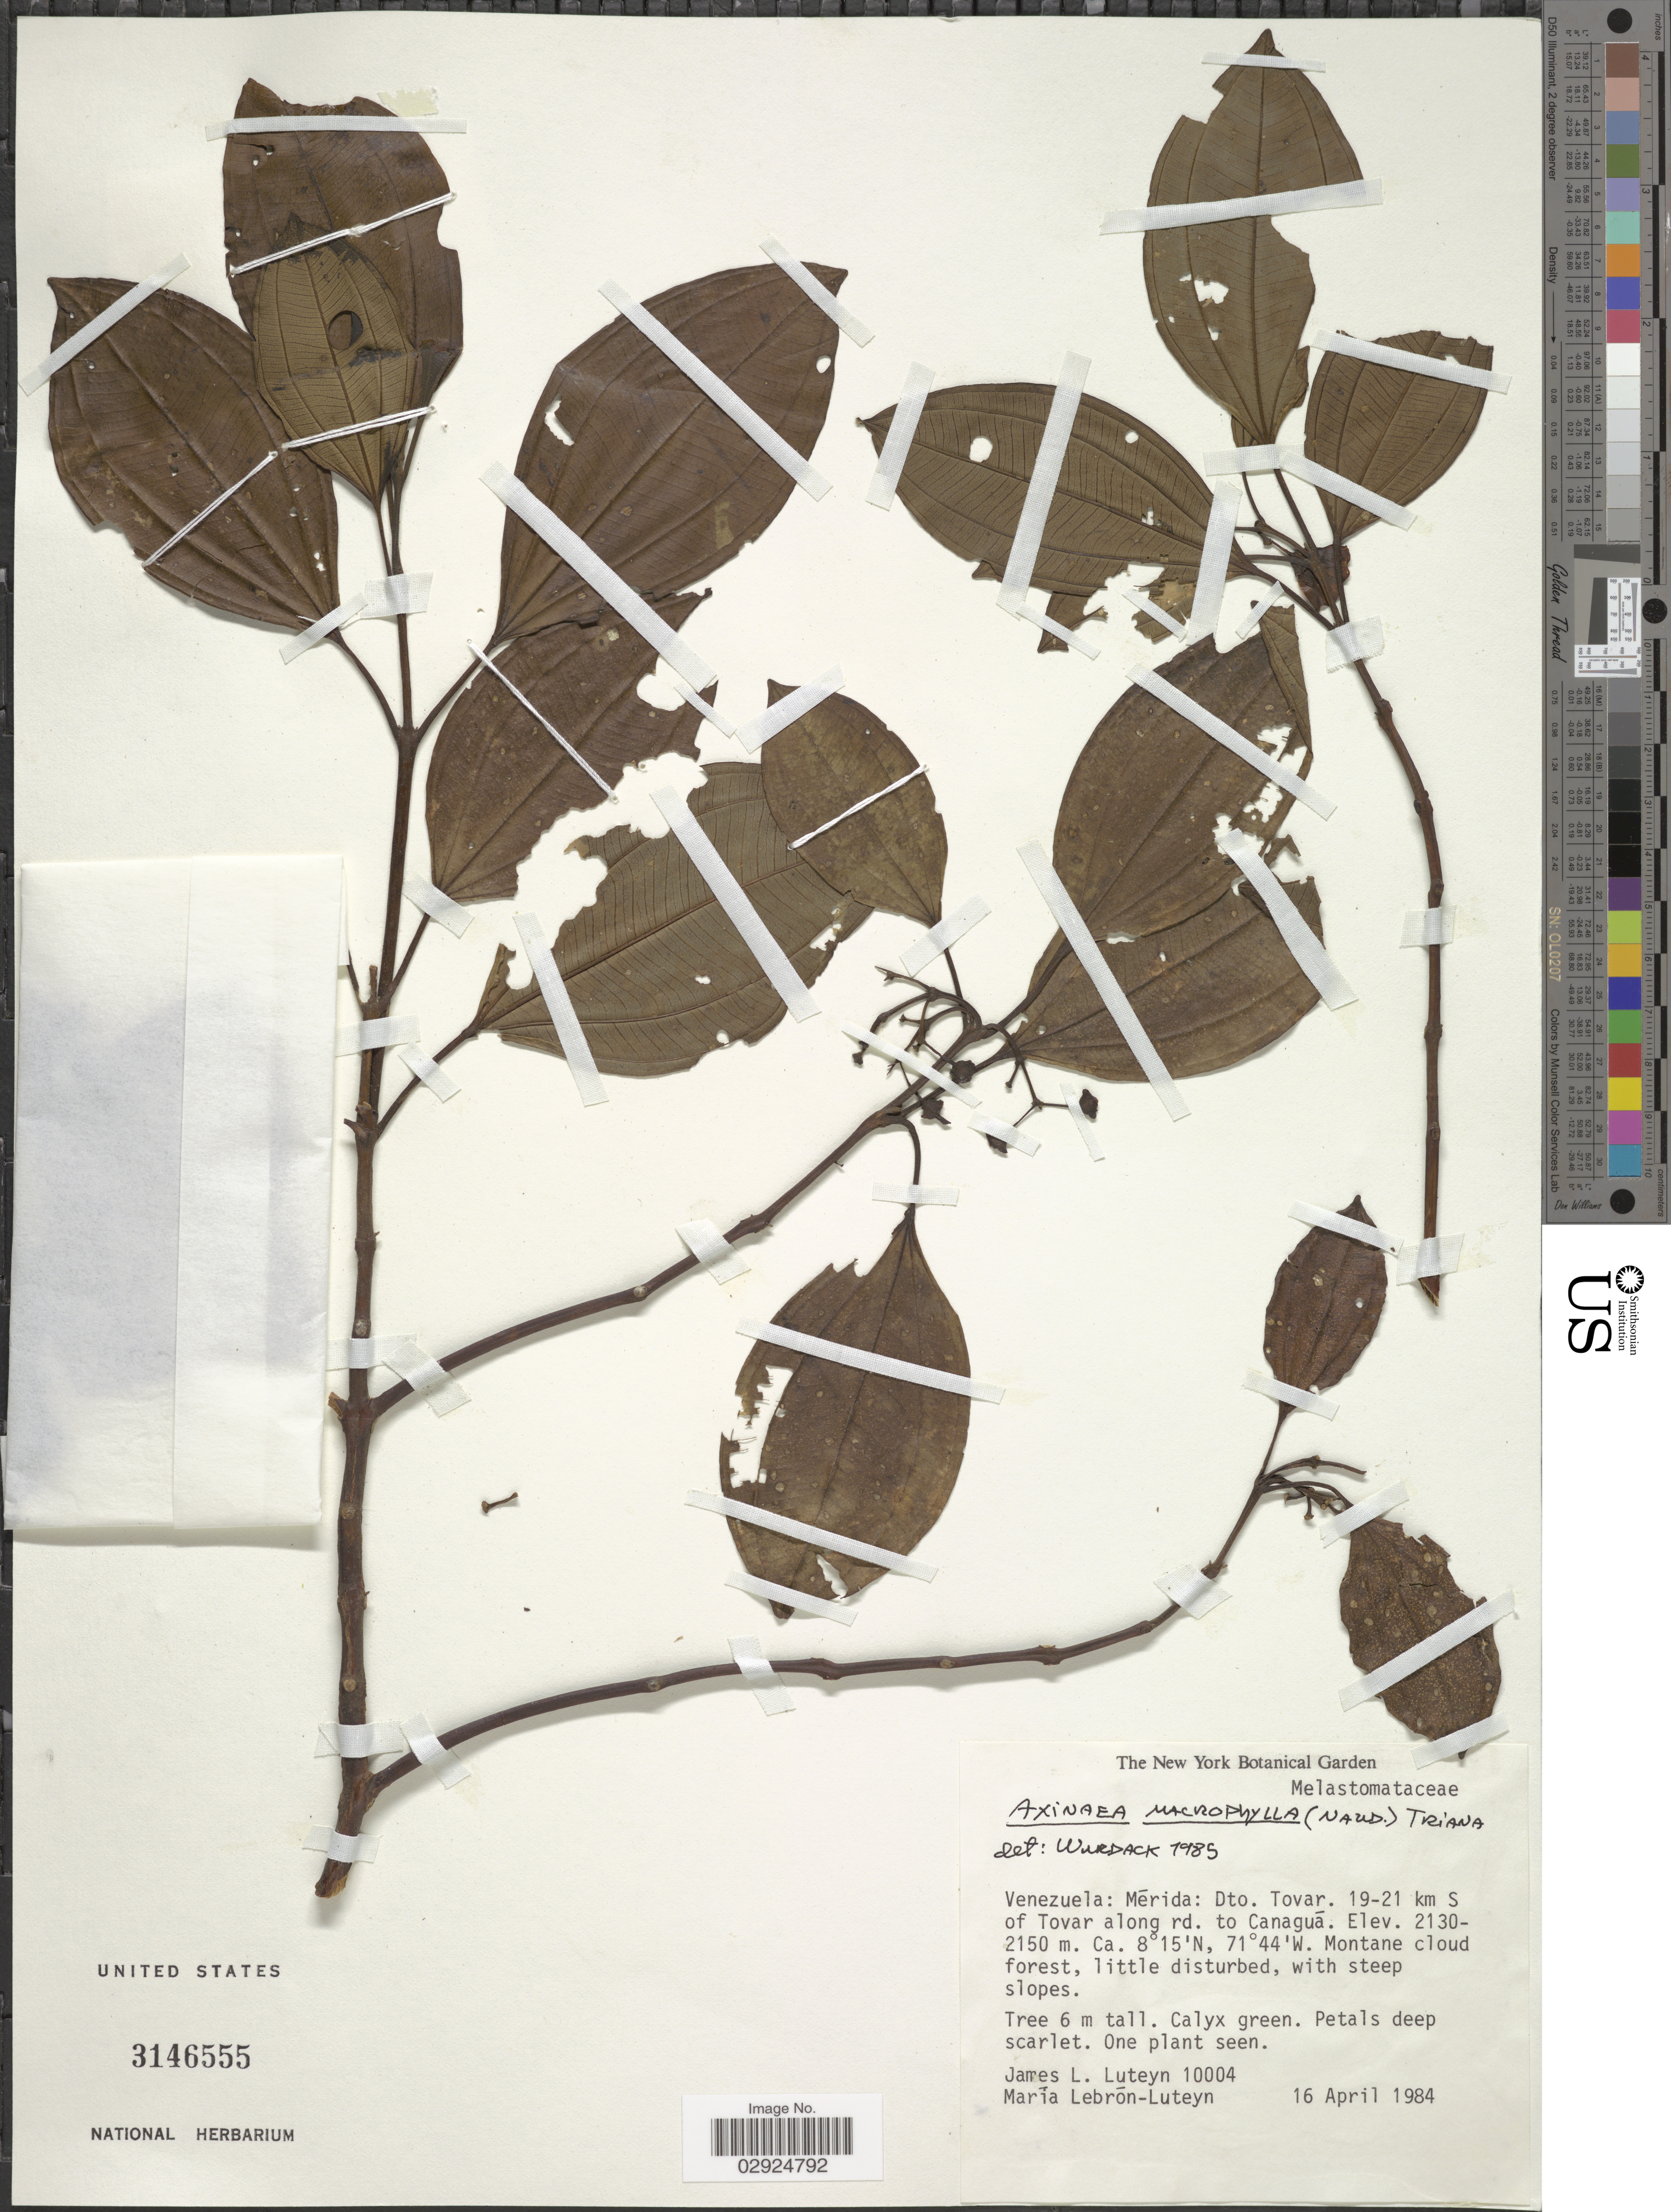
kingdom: Plantae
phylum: Tracheophyta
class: Magnoliopsida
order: Myrtales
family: Melastomataceae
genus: Axinaea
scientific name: Axinaea macrophylla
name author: (Naudin) Triana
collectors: J. L. Luteyn & M. L. Lebrón-Luteyn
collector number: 10004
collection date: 1984-04-16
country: Venezuela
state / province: Mérida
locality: Mérida: Dto. Tovar. 19-21 km S of Tovar along rd. to Canaguá.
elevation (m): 2130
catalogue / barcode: US 3146555